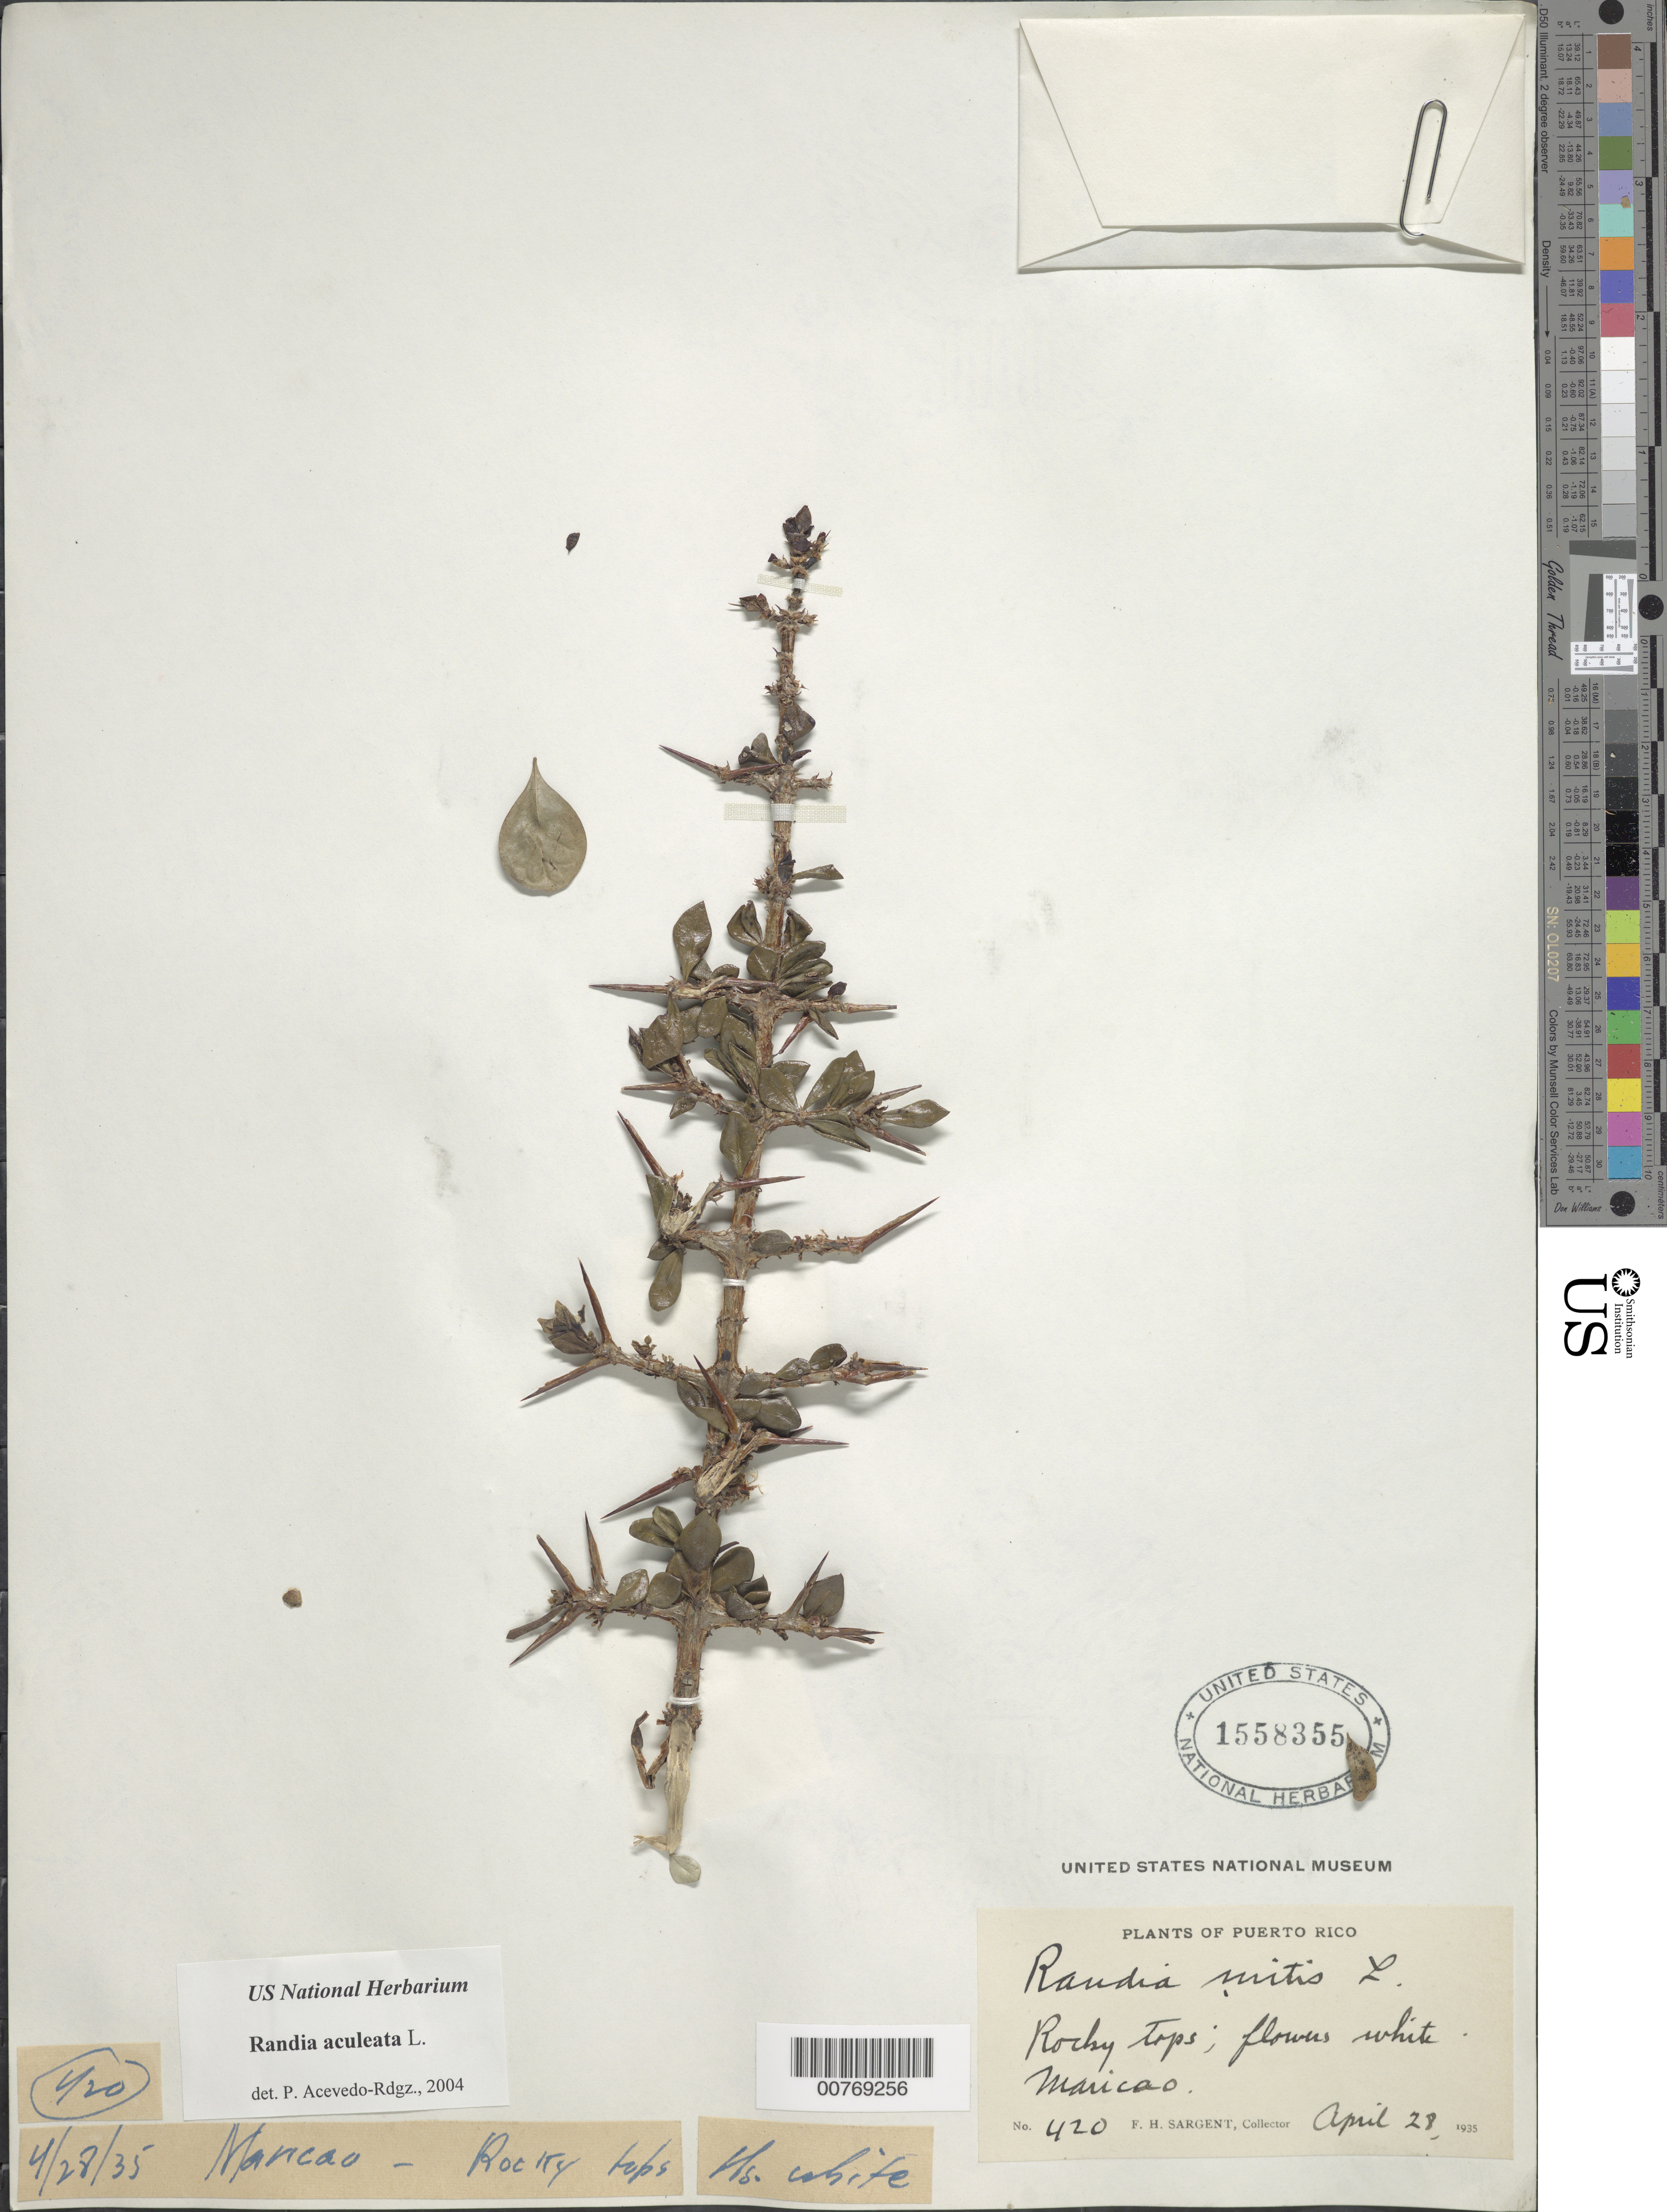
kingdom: Plantae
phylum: Tracheophyta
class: Magnoliopsida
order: Gentianales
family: Rubiaceae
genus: Randia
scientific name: Randia aculeata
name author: L.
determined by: Acevedo-Rodríguez, P., (BOT), Smithsonian Institution - National Museum of Natural History (UNITED STATES)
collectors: F. H. Sargent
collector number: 420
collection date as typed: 28 Apr 1935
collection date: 1935-04-28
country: Puerto Rico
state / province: Maricao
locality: Maricao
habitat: Rocky tops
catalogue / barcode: US 1558355